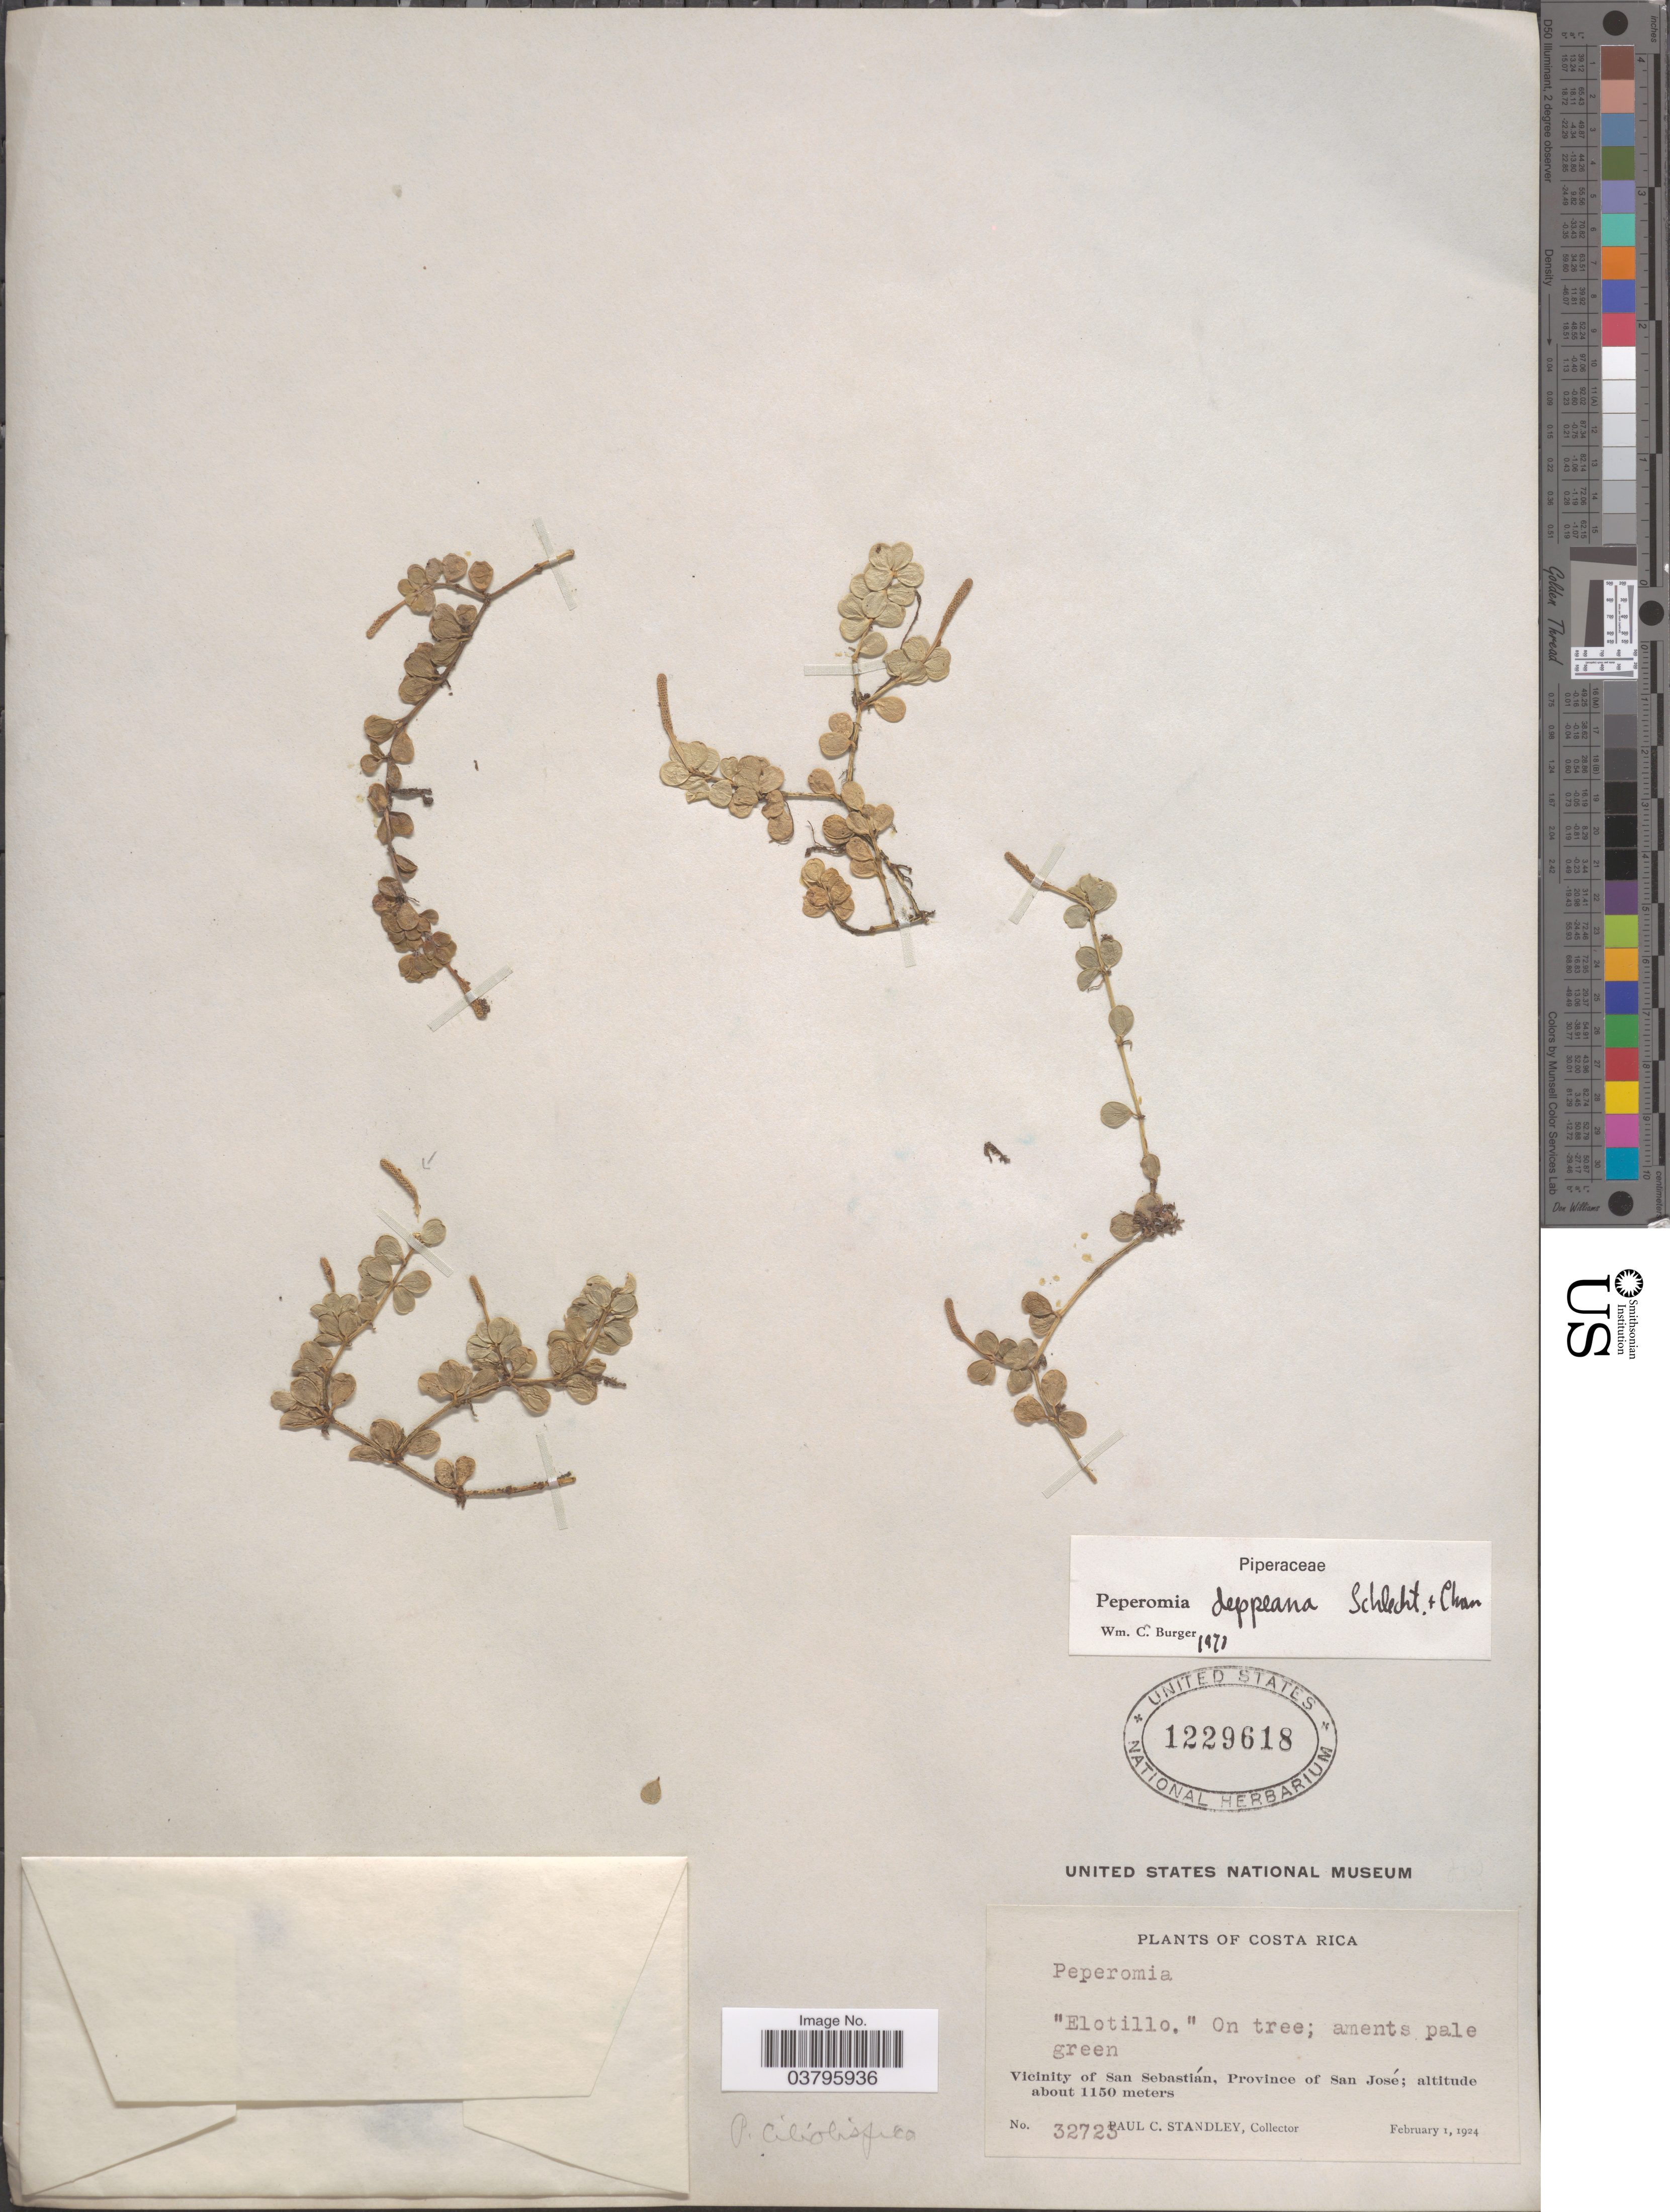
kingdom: Plantae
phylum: Tracheophyta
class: Magnoliopsida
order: Piperales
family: Piperaceae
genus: Peperomia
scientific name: Peperomia deppeana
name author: Schltdl. & Cham.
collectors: P. C. Standley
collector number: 32723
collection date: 1924-02-01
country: Costa Rica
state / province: San José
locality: Vicinity of San Sebastián.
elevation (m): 1150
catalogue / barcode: US 1229618